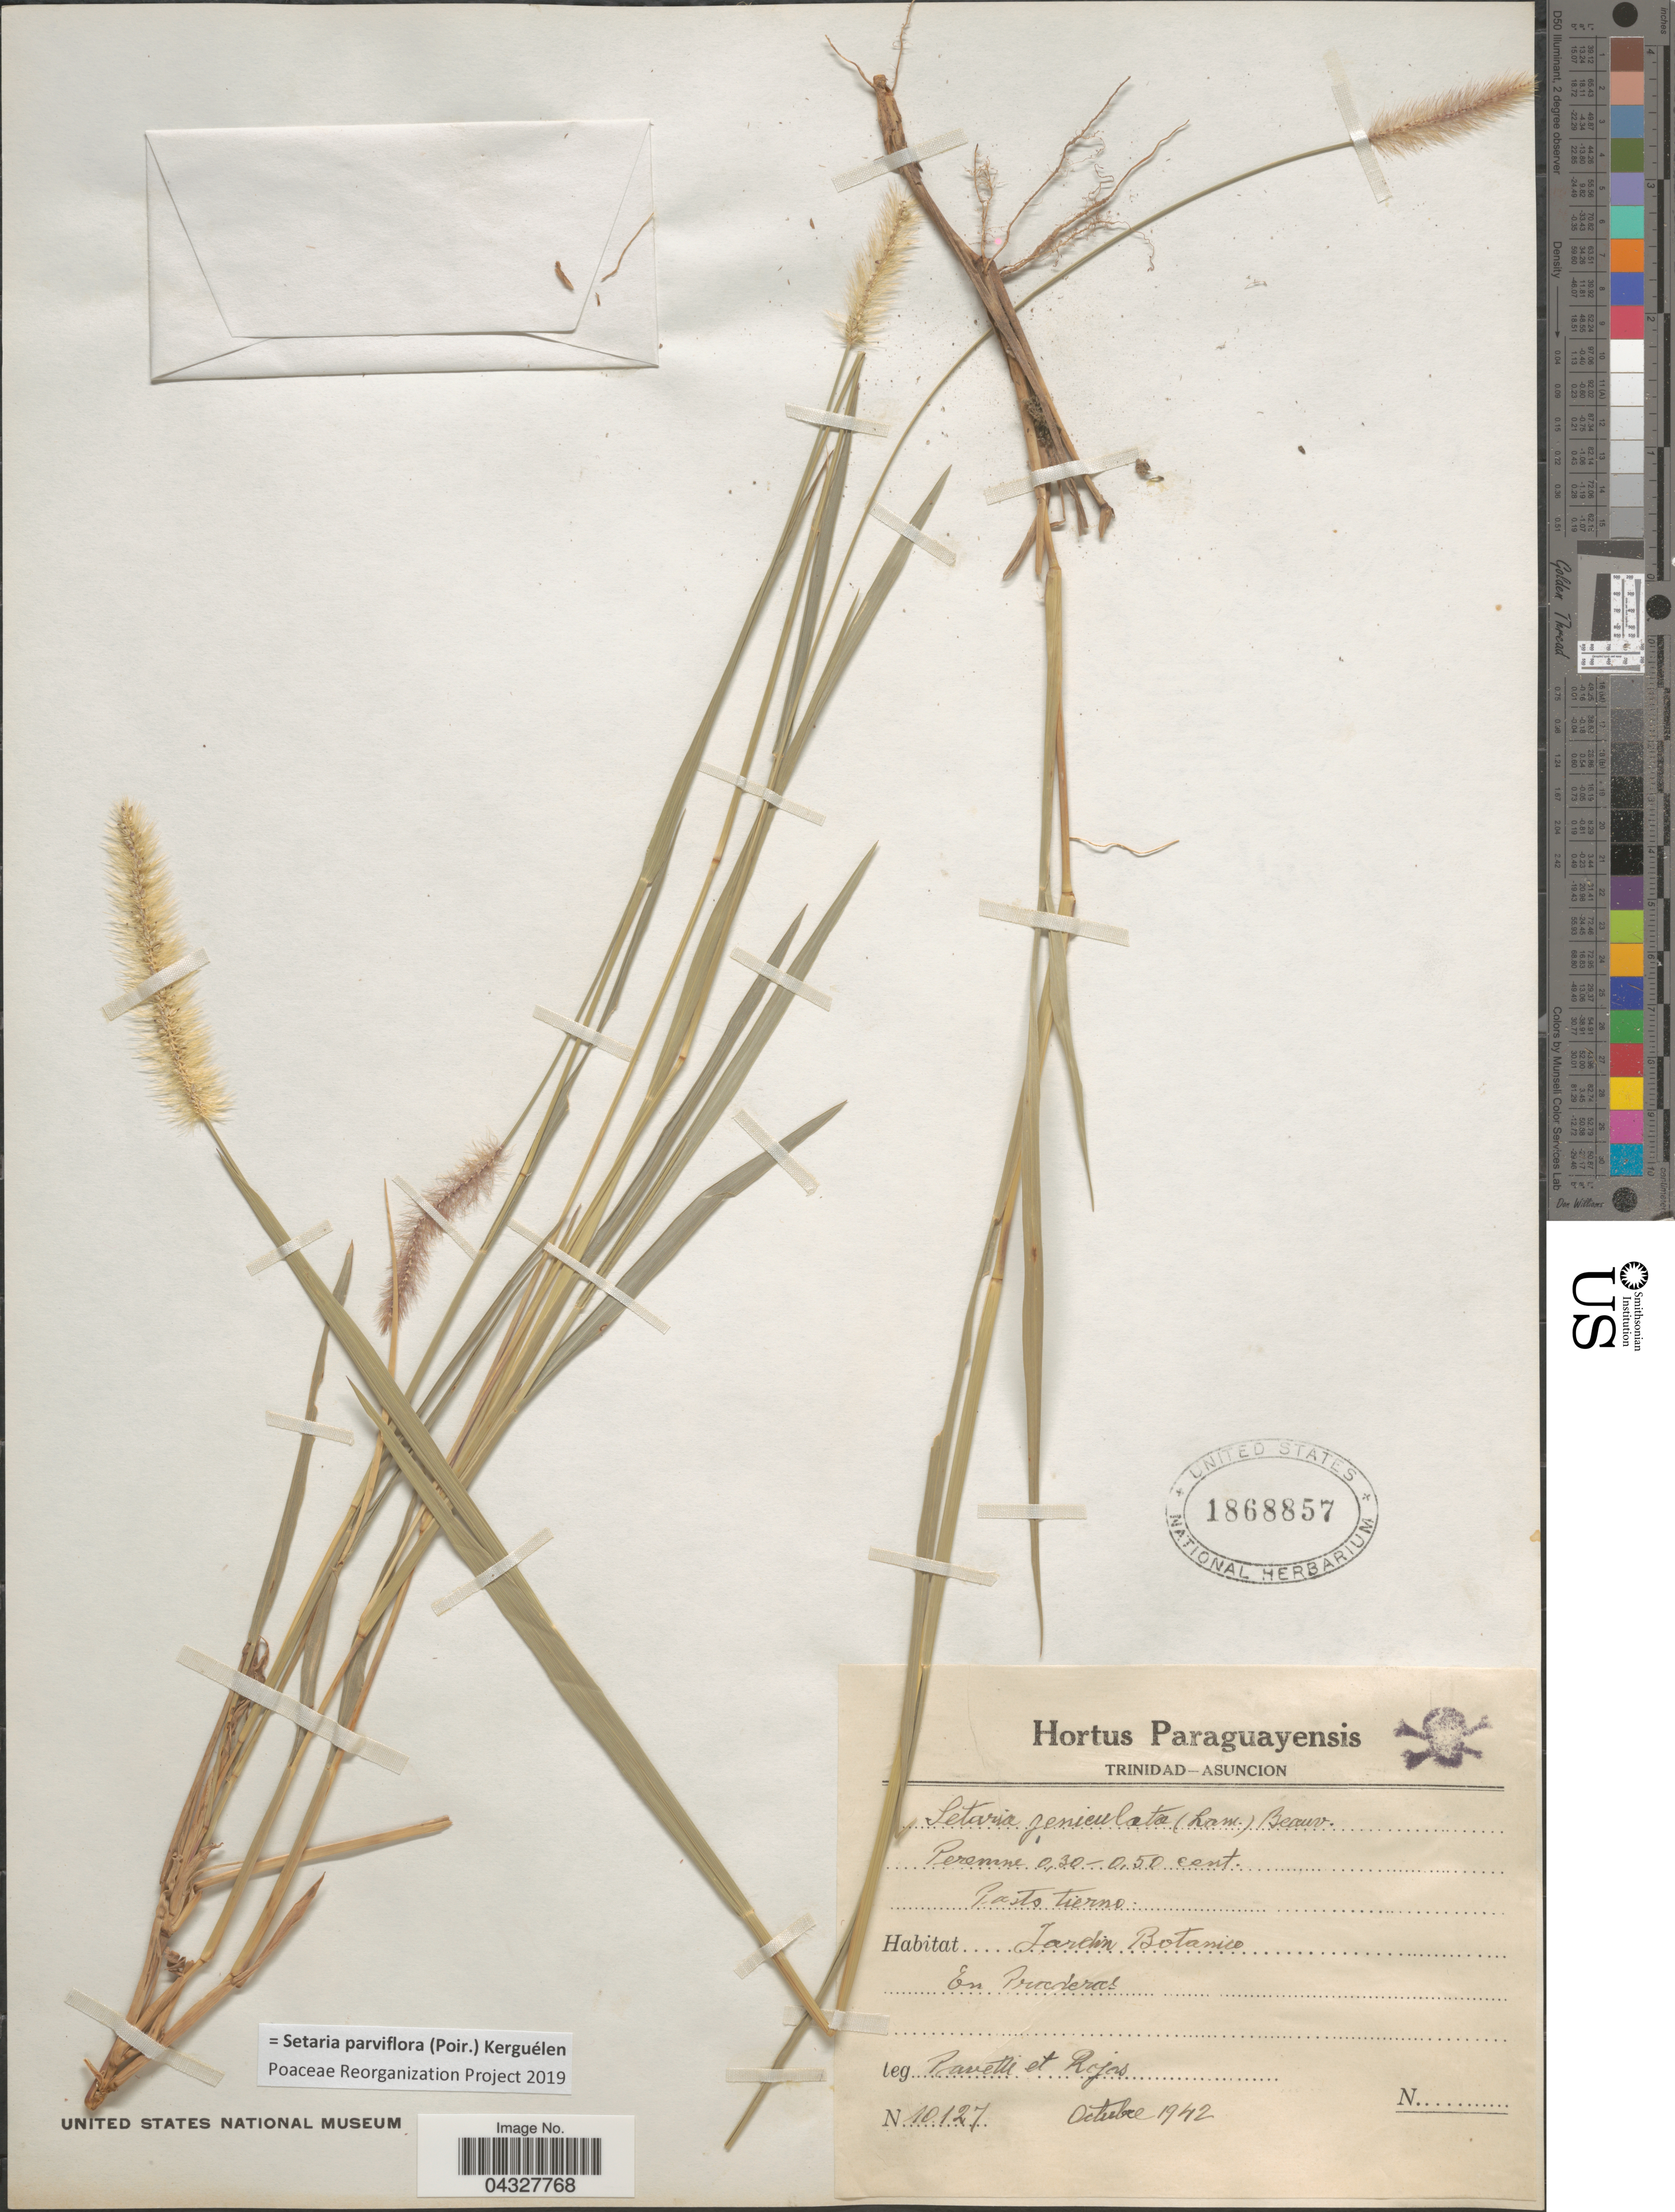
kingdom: Plantae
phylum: Tracheophyta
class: Liliopsida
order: Poales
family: Poaceae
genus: Setaria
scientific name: Setaria parviflora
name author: (Poir.) Kerguélen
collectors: -. Pavetti & Rojas, --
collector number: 10127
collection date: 1942-10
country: Paraguay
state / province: Asuncion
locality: Jardin Botanico. En Praderas.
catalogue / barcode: US 1868857